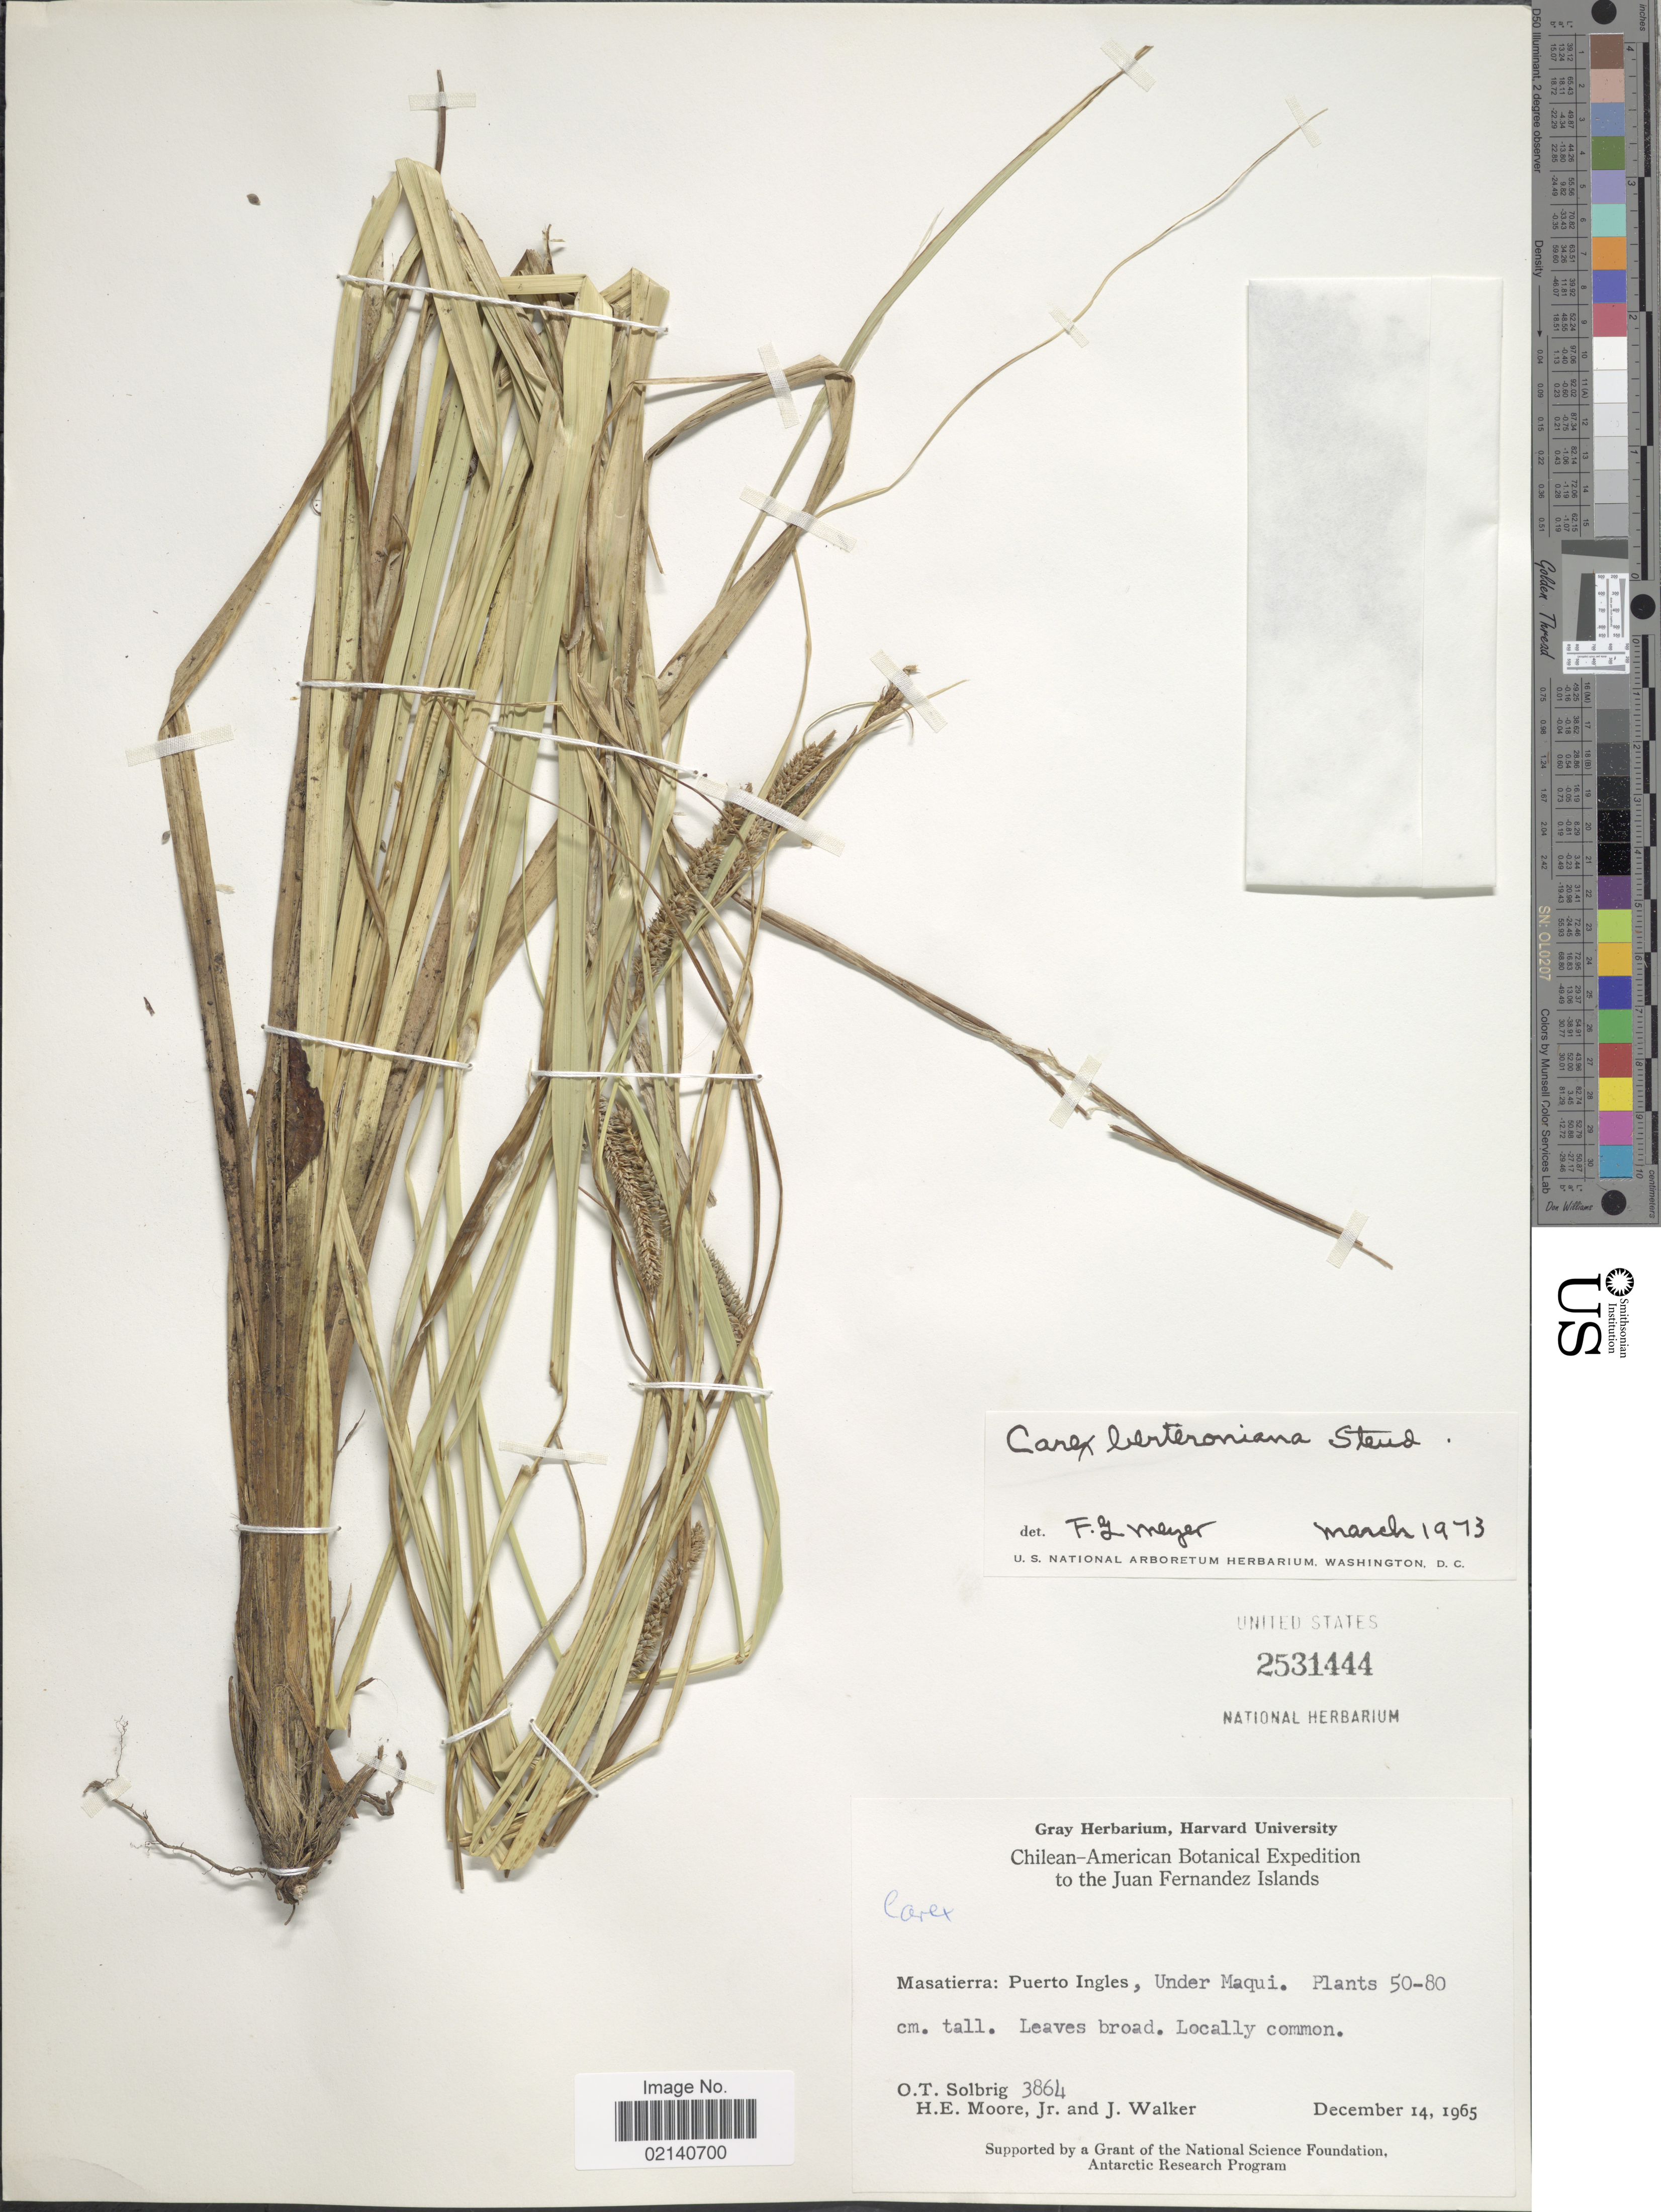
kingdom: Plantae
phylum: Tracheophyta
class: Liliopsida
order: Poales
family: Cyperaceae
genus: Carex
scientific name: Carex berteroniana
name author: Steud.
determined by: Jimnéz-Mejias, Pedro, (UPOS), Universidad Pablo de Olavide (SPAIN)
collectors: O. T. Solbrig, H. Moore & J. Walker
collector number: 3864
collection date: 1965-12-14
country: Chile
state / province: Valparaíso (V)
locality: Juan Fernandez Islands. Masatierra: Puerto Ingles, Under Maqui.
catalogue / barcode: US 2531444